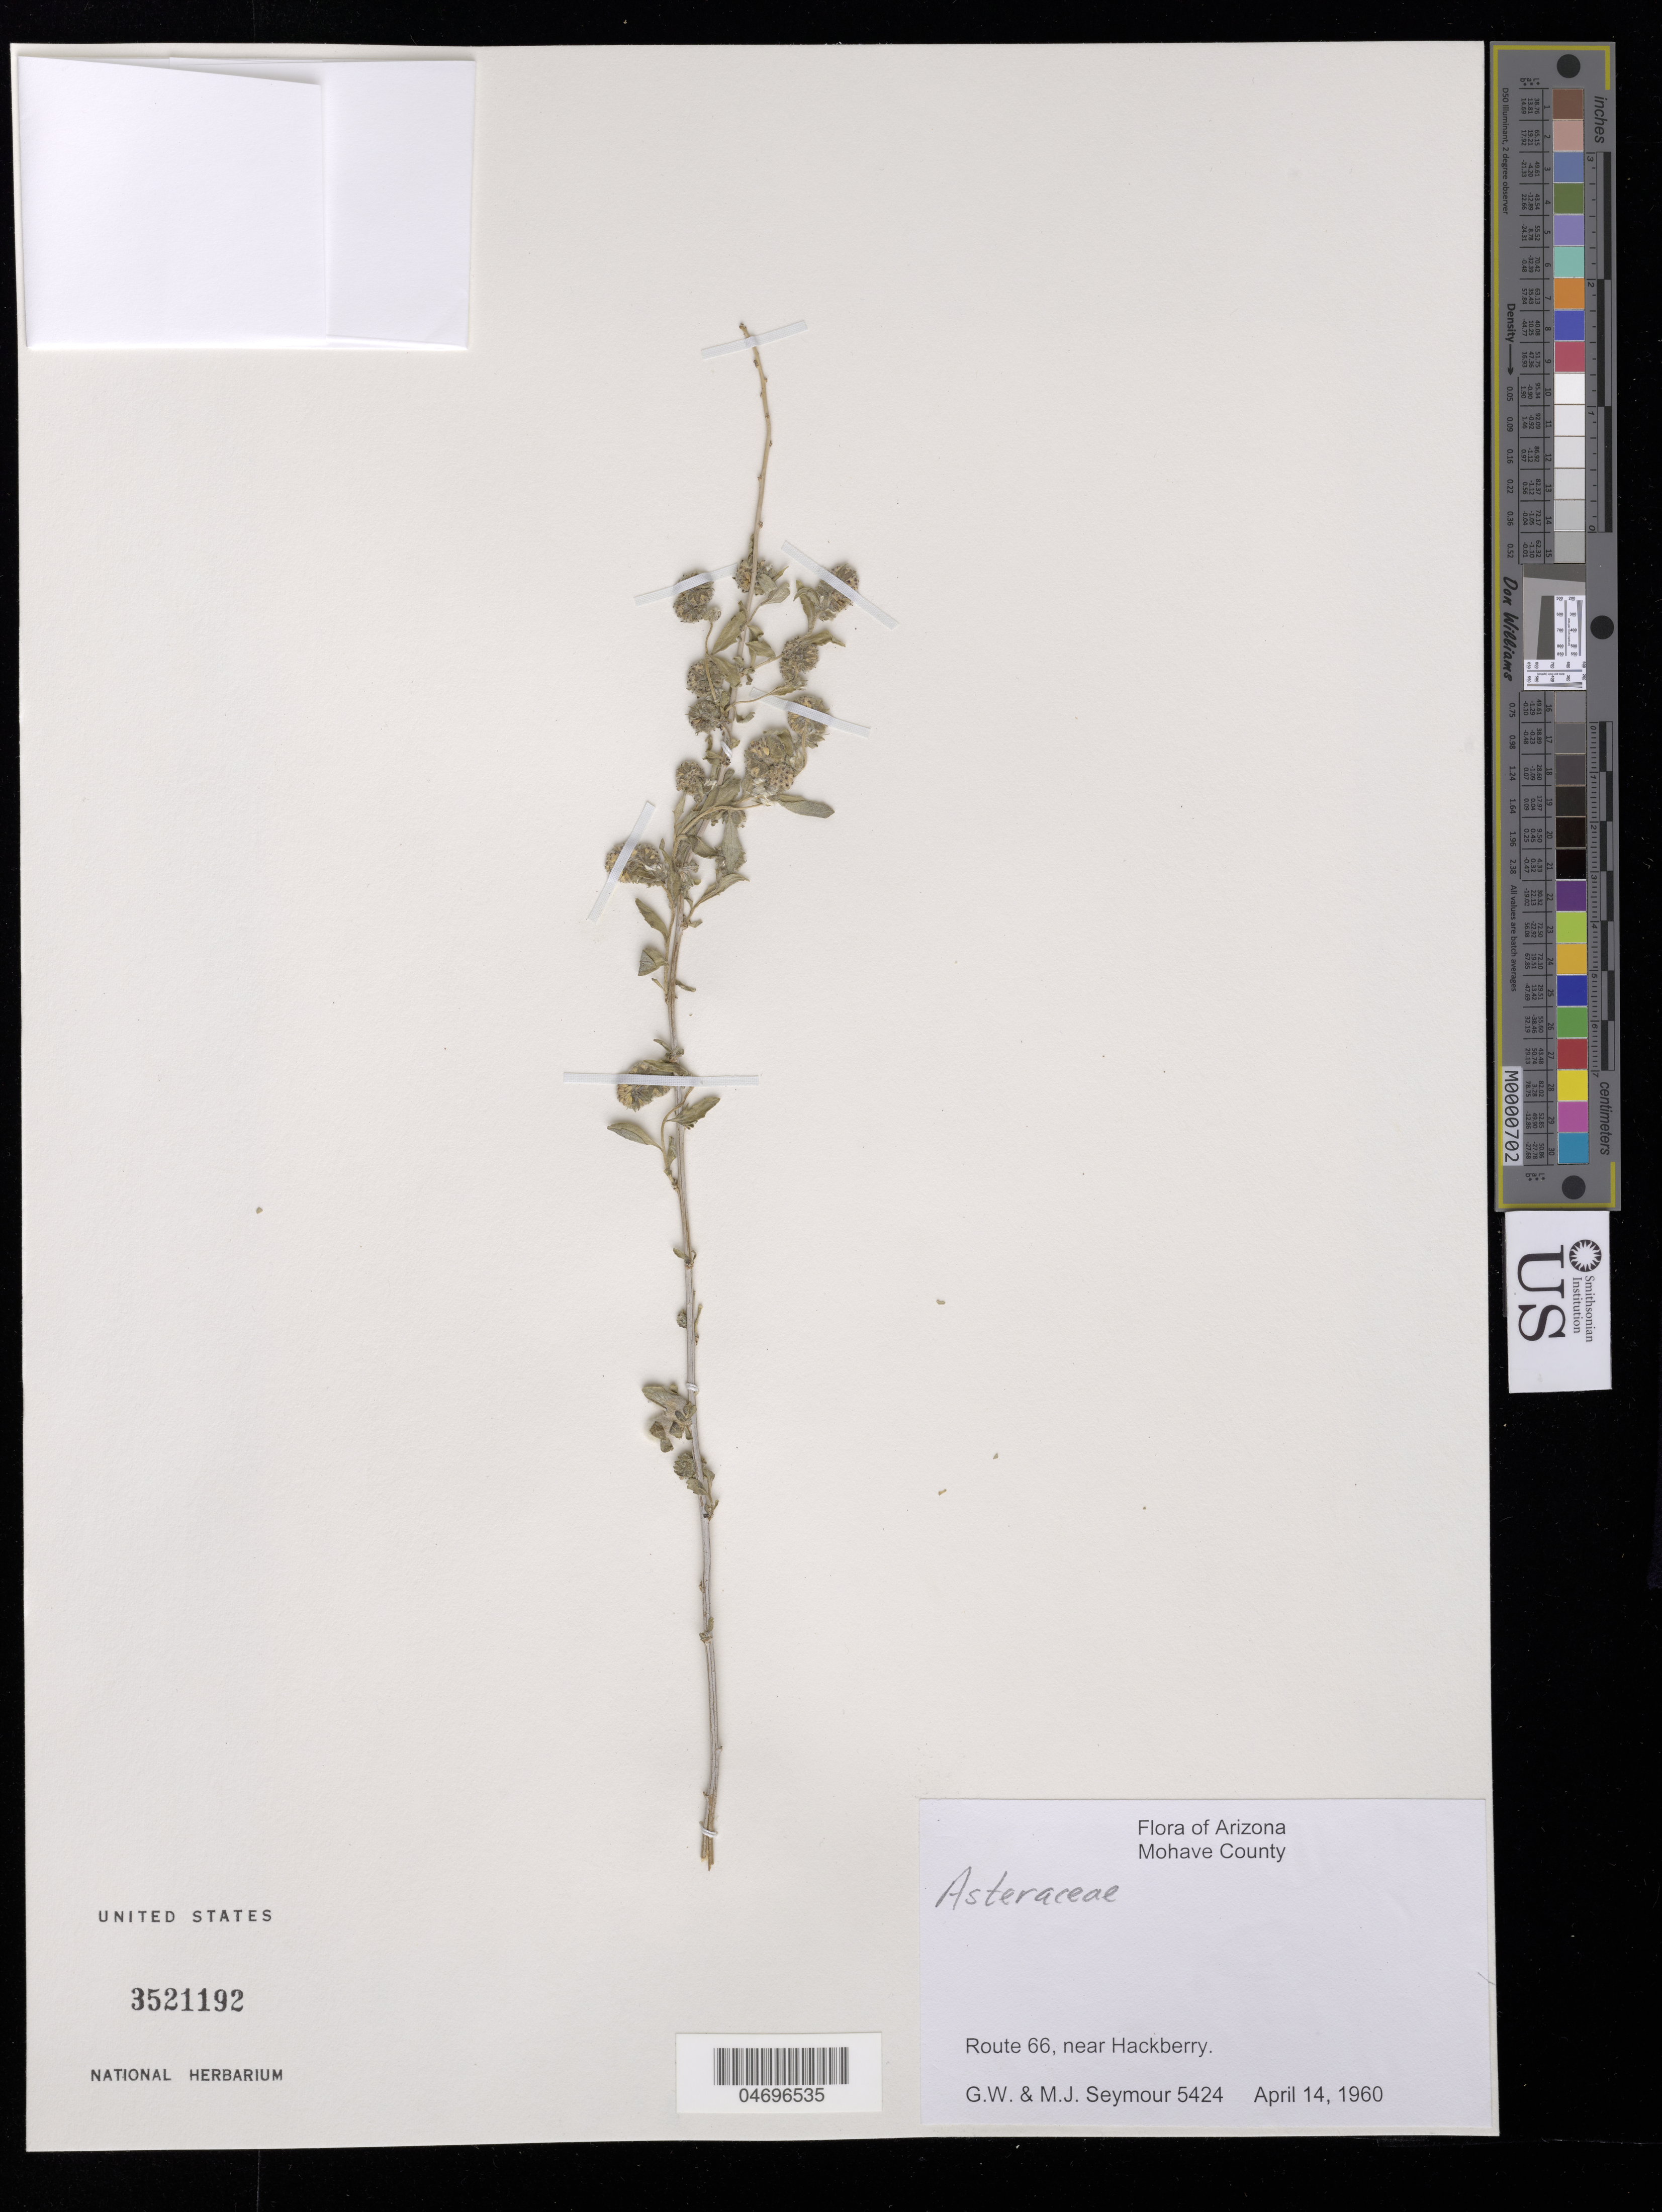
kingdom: Plantae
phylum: Tracheophyta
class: Magnoliopsida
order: Asterales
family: Asteraceae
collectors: G. Seymour & M. Seymour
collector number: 5424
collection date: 1960-04-14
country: United States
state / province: Arizona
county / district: Mohave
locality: Route 66, near Hackberry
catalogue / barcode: US 3521192